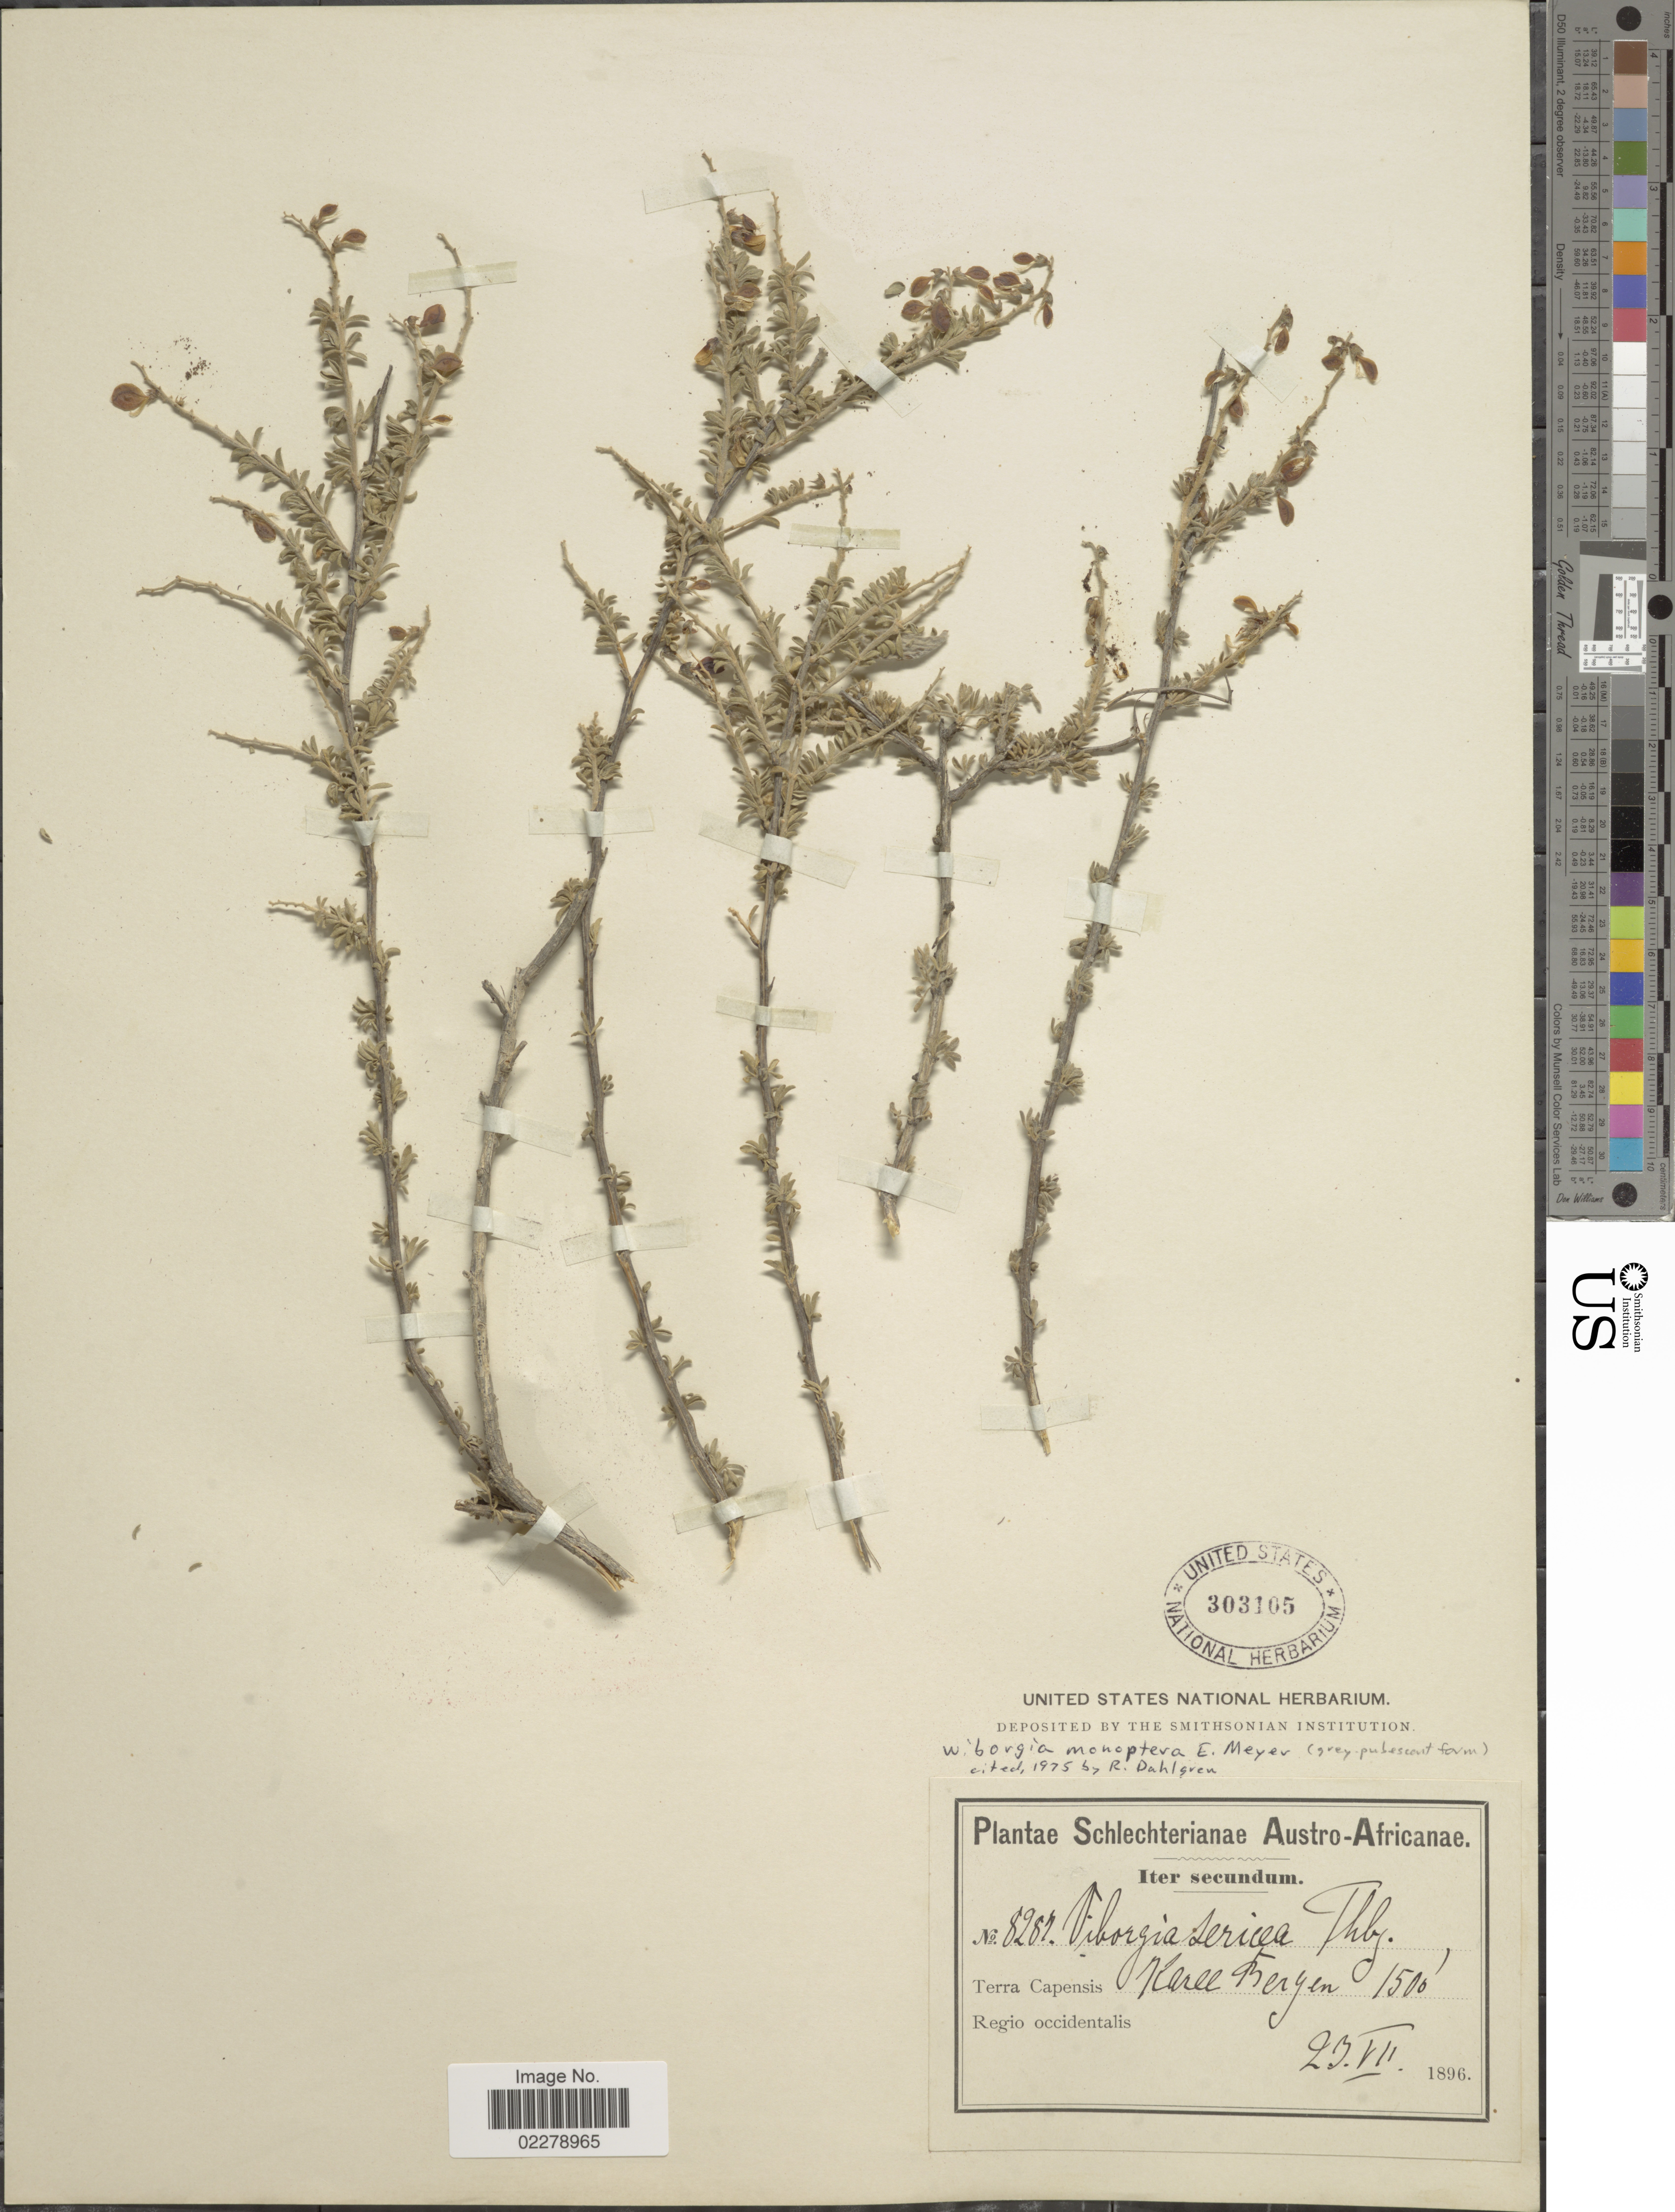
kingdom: Plantae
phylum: Tracheophyta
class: Magnoliopsida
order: Fabales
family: Fabaceae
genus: Wiborgia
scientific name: Wiborgia monoptera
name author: E. Mey.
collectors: Schlechter, --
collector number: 8287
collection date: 1896-07-23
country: South Africa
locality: Austro- Africanae. Terra Capensis Regio occidentalis , Karee Bergen.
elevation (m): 457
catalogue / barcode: US 303105